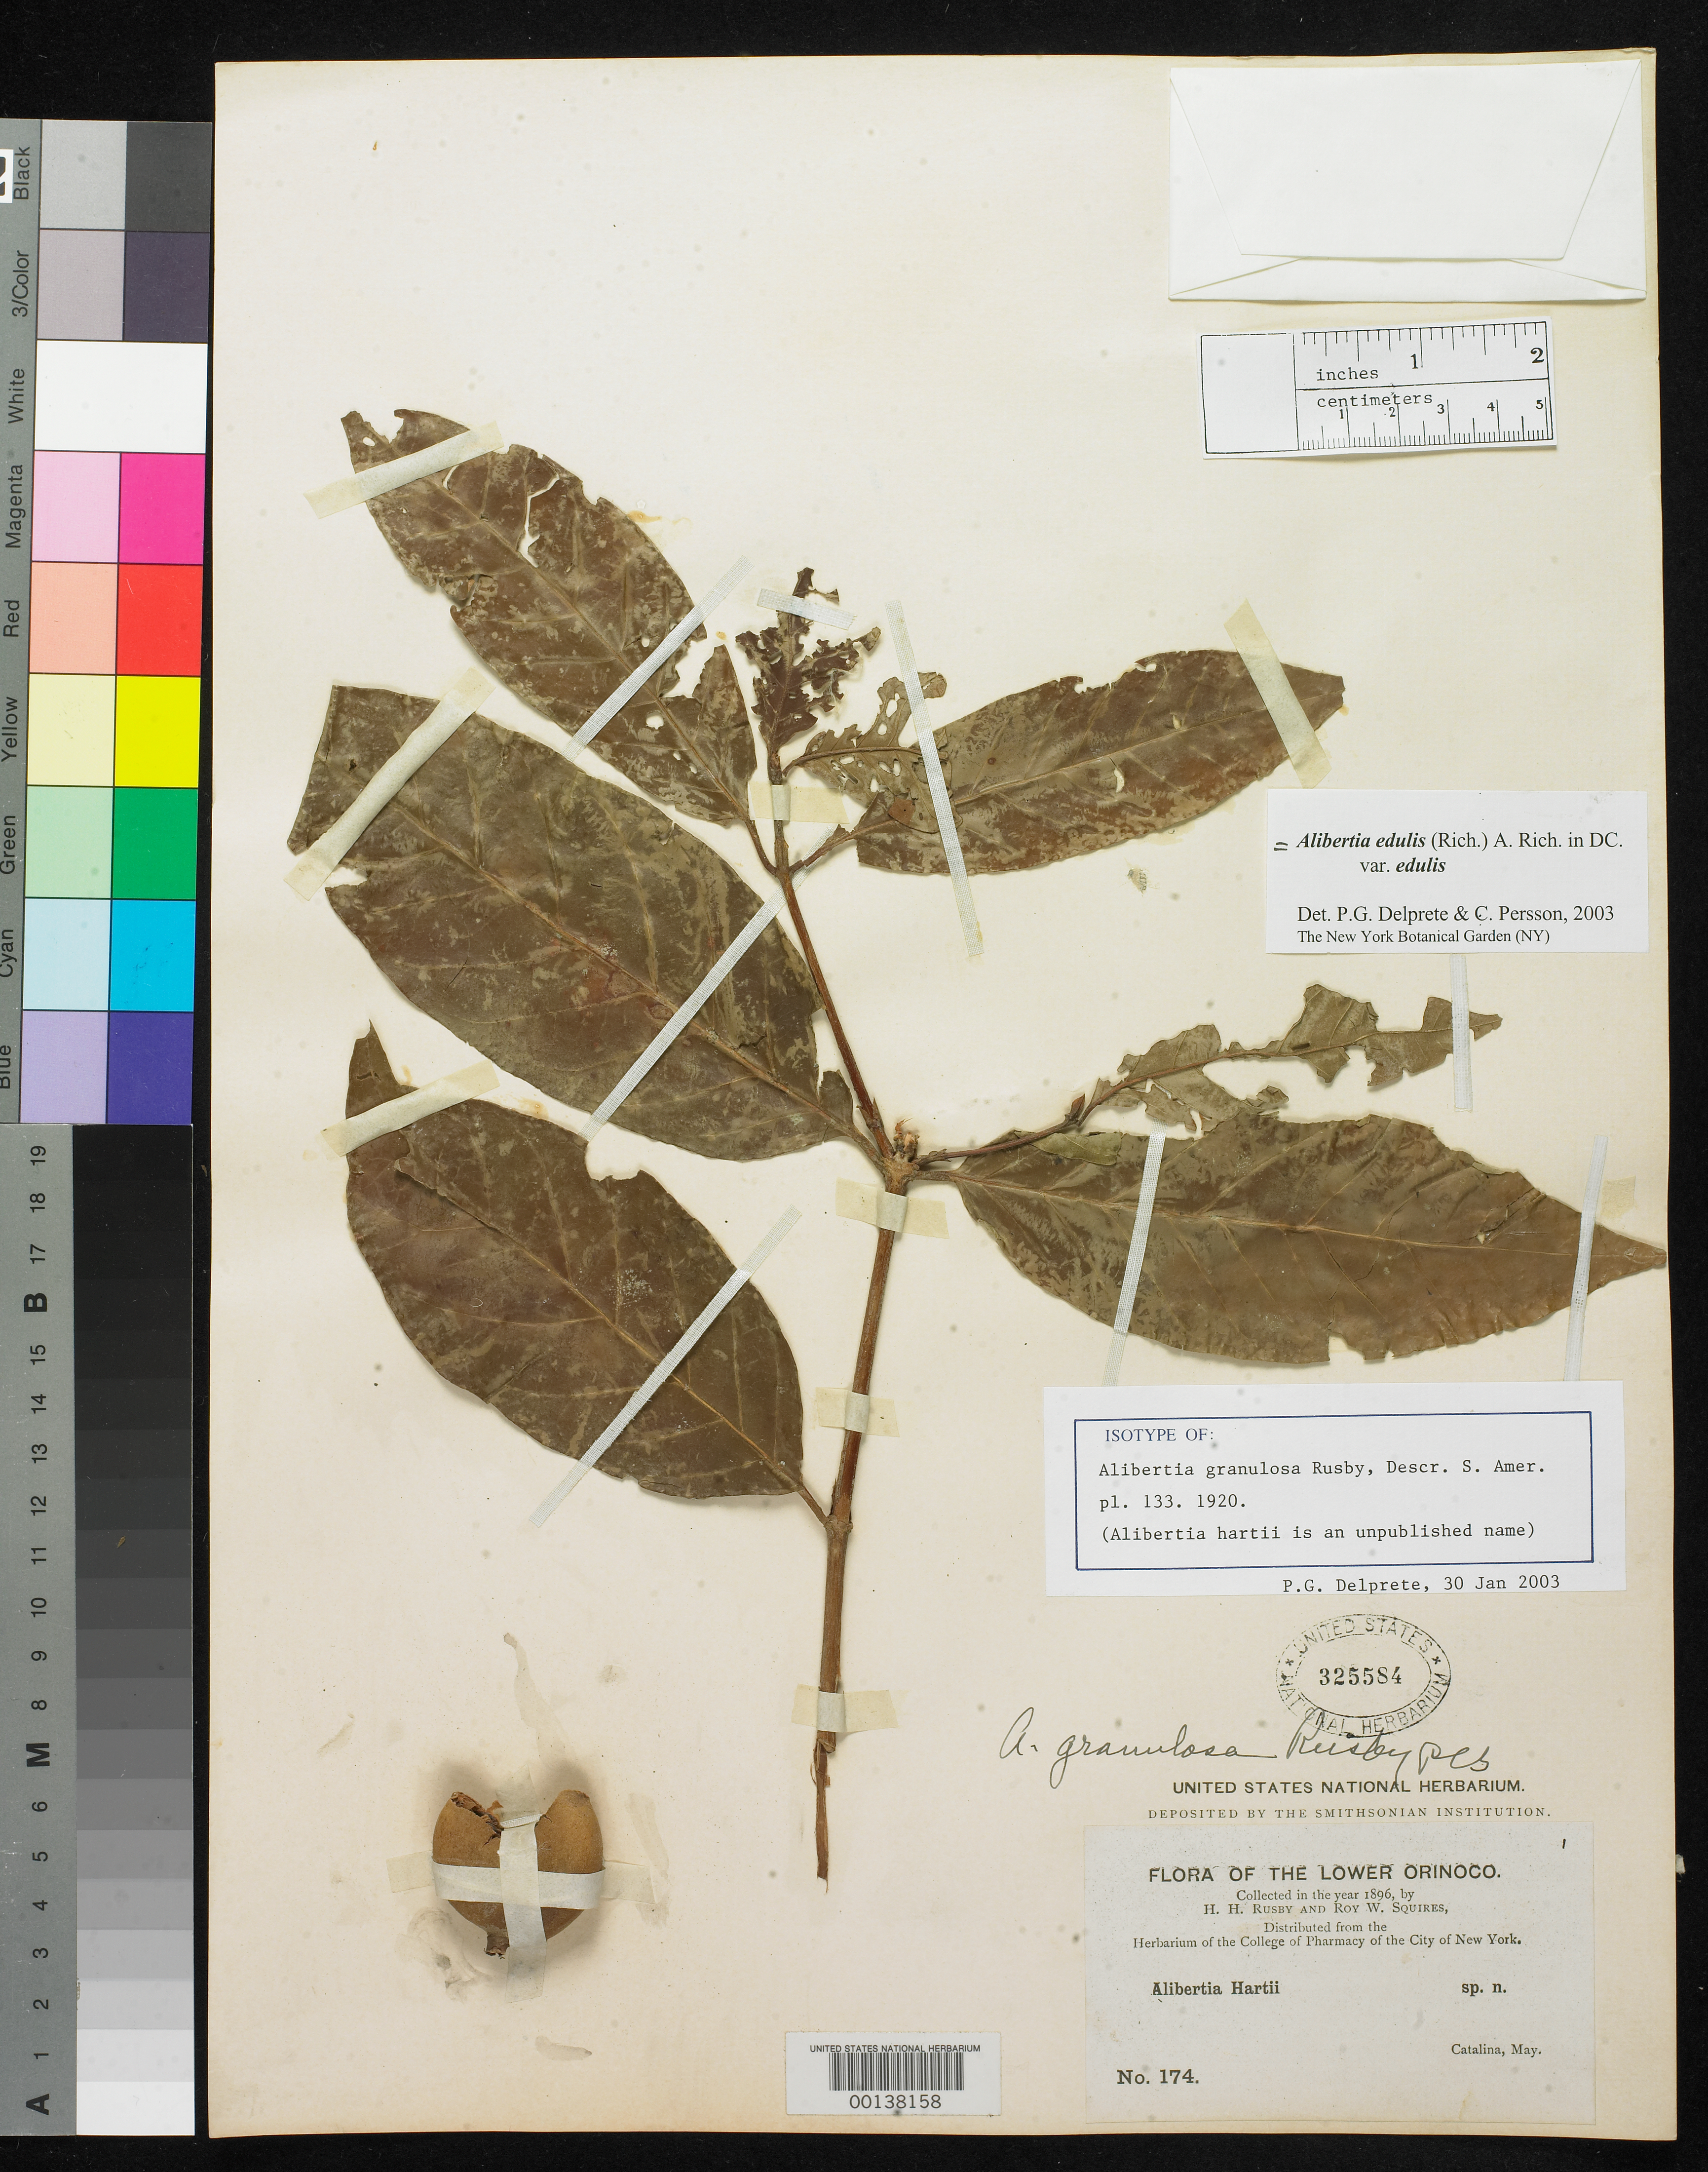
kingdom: Plantae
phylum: Tracheophyta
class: Magnoliopsida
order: Gentianales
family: Rubiaceae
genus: Alibertia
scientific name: Alibertia granulosa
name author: Rusby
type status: Isotype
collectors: H. H. Rusby & R. Squires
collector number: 174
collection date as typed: May 1896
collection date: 1896-05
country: Venezuela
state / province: Delta Amacuro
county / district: Tucupita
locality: Lower Orinoco, Santa Catalina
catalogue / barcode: US 325584